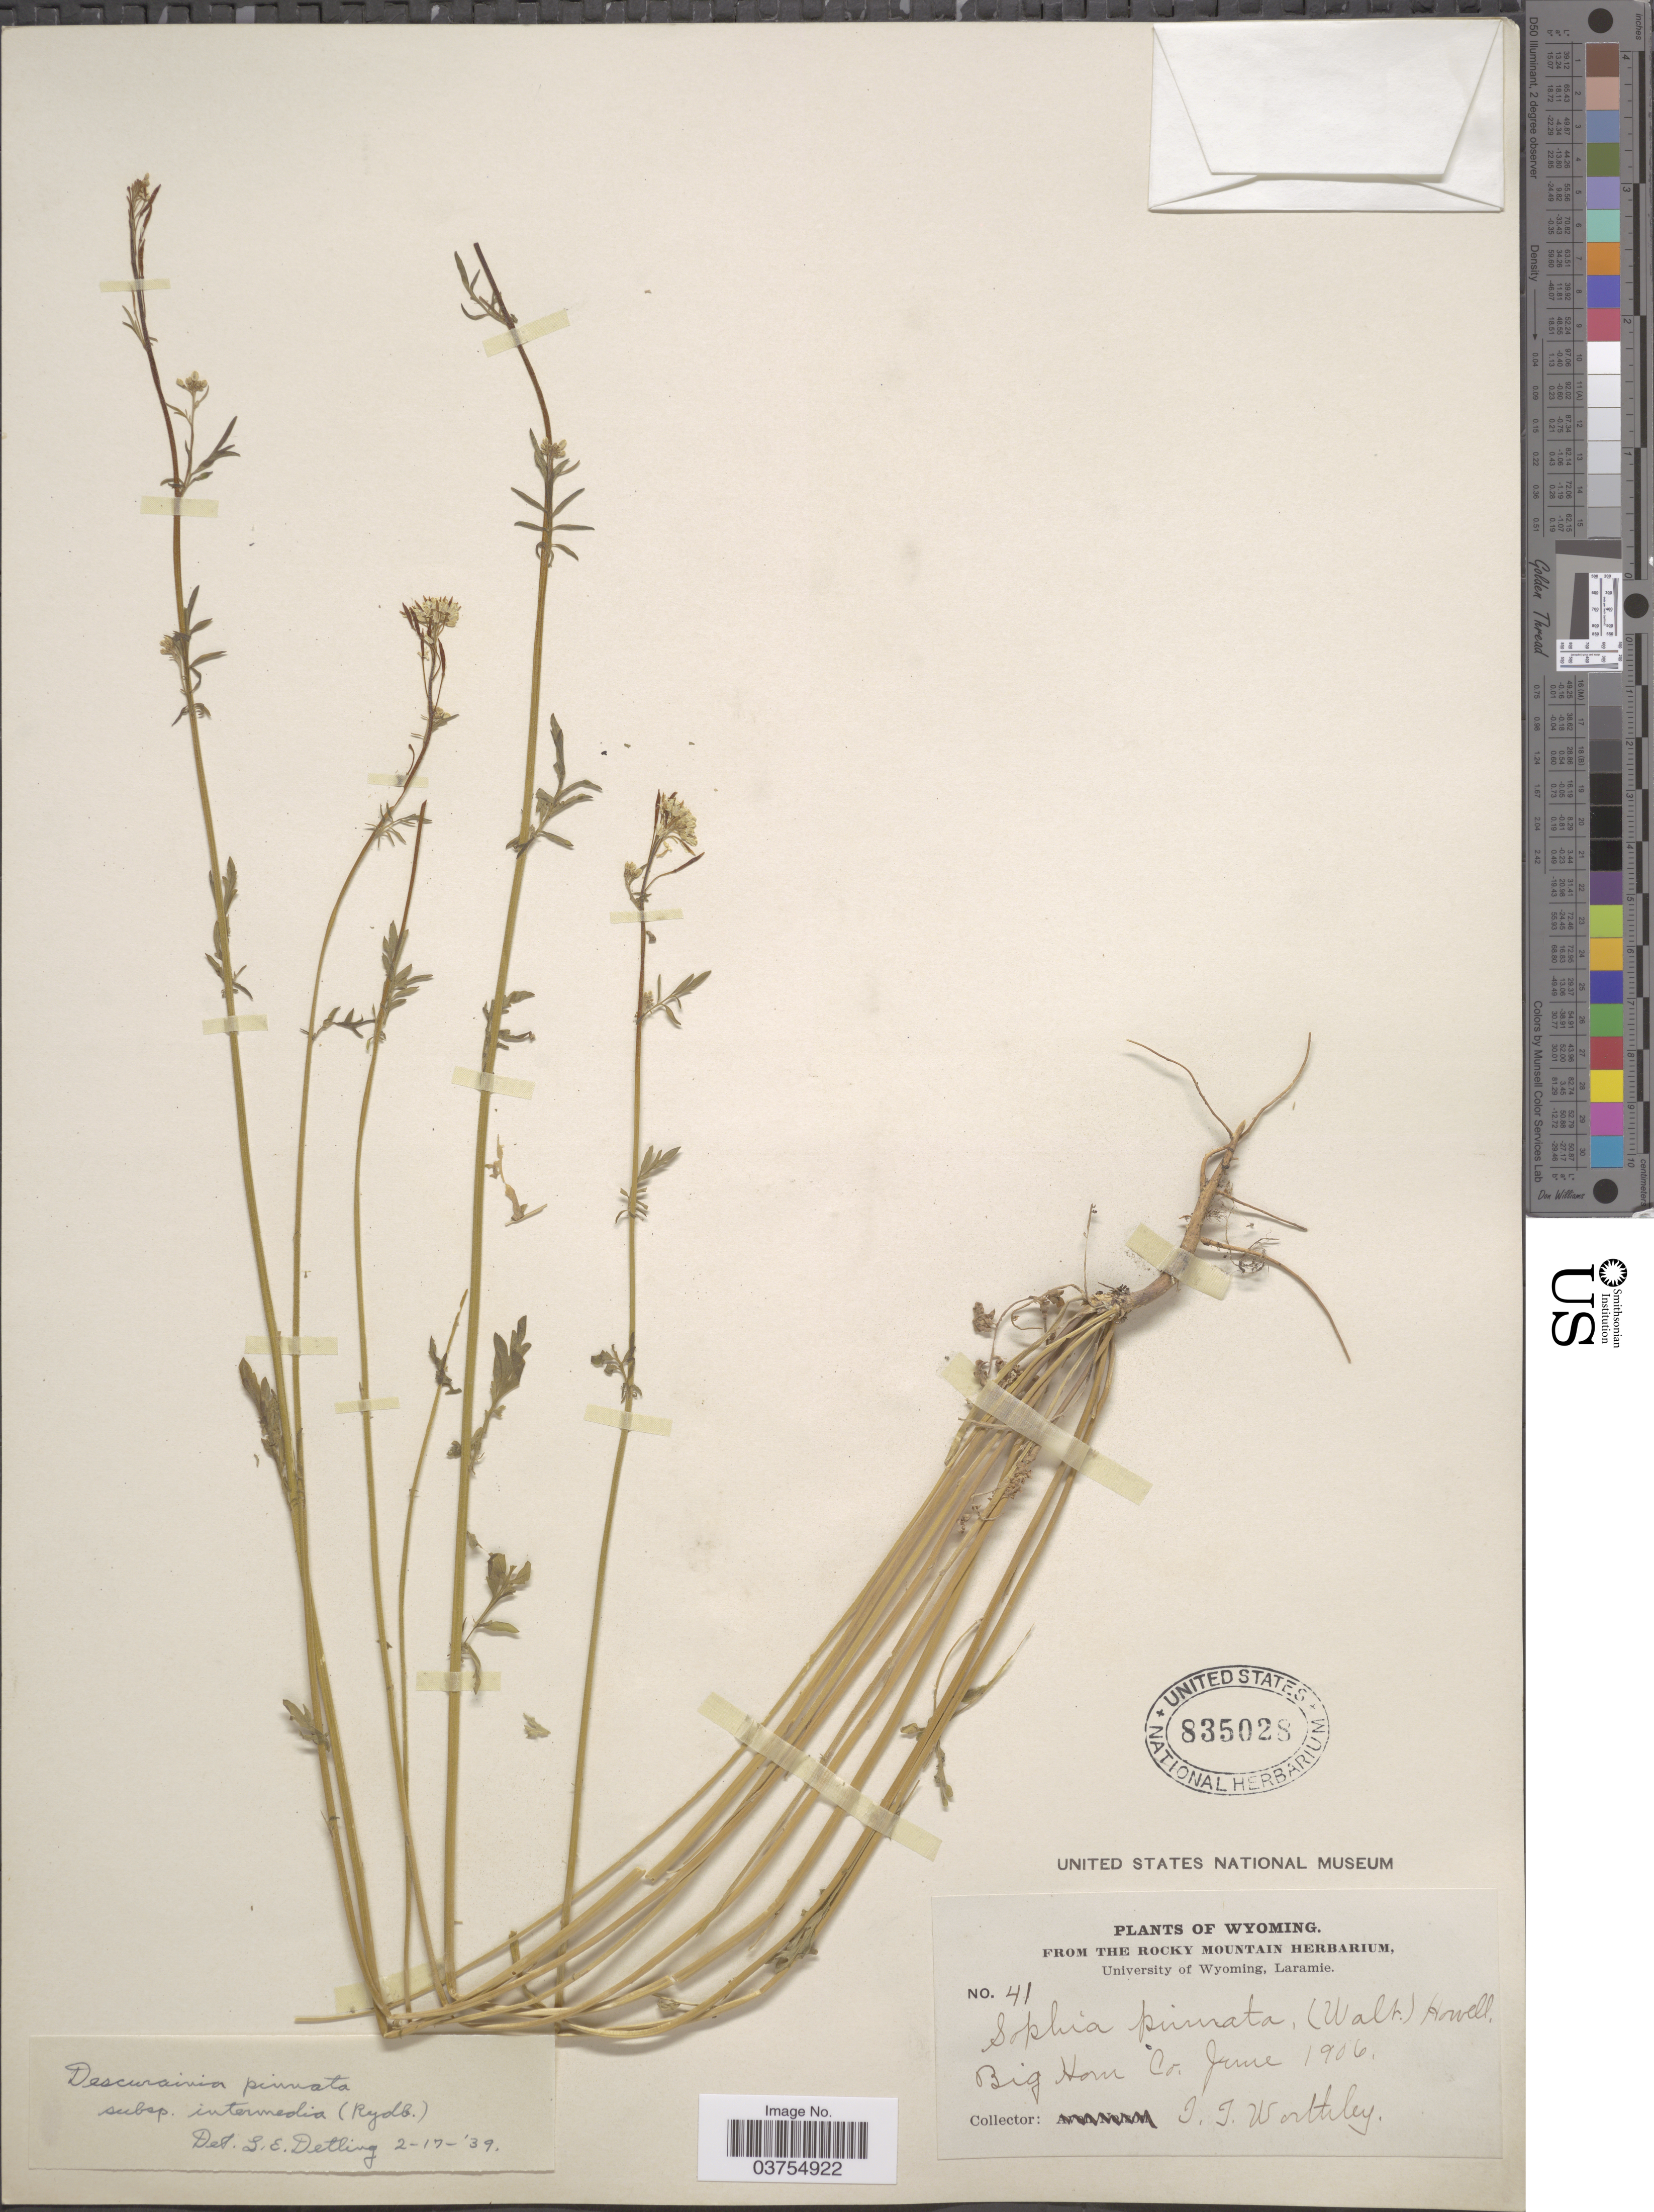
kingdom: Plantae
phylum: Tracheophyta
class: Magnoliopsida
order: Brassicales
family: Brassicaceae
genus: Descurainia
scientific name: Descurainia pinnata subsp. intermedia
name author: (Rydb.) Detling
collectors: J. Worthley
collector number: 41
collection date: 1906-06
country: United States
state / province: Wyoming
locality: Big Horn Co.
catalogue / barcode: US 835028